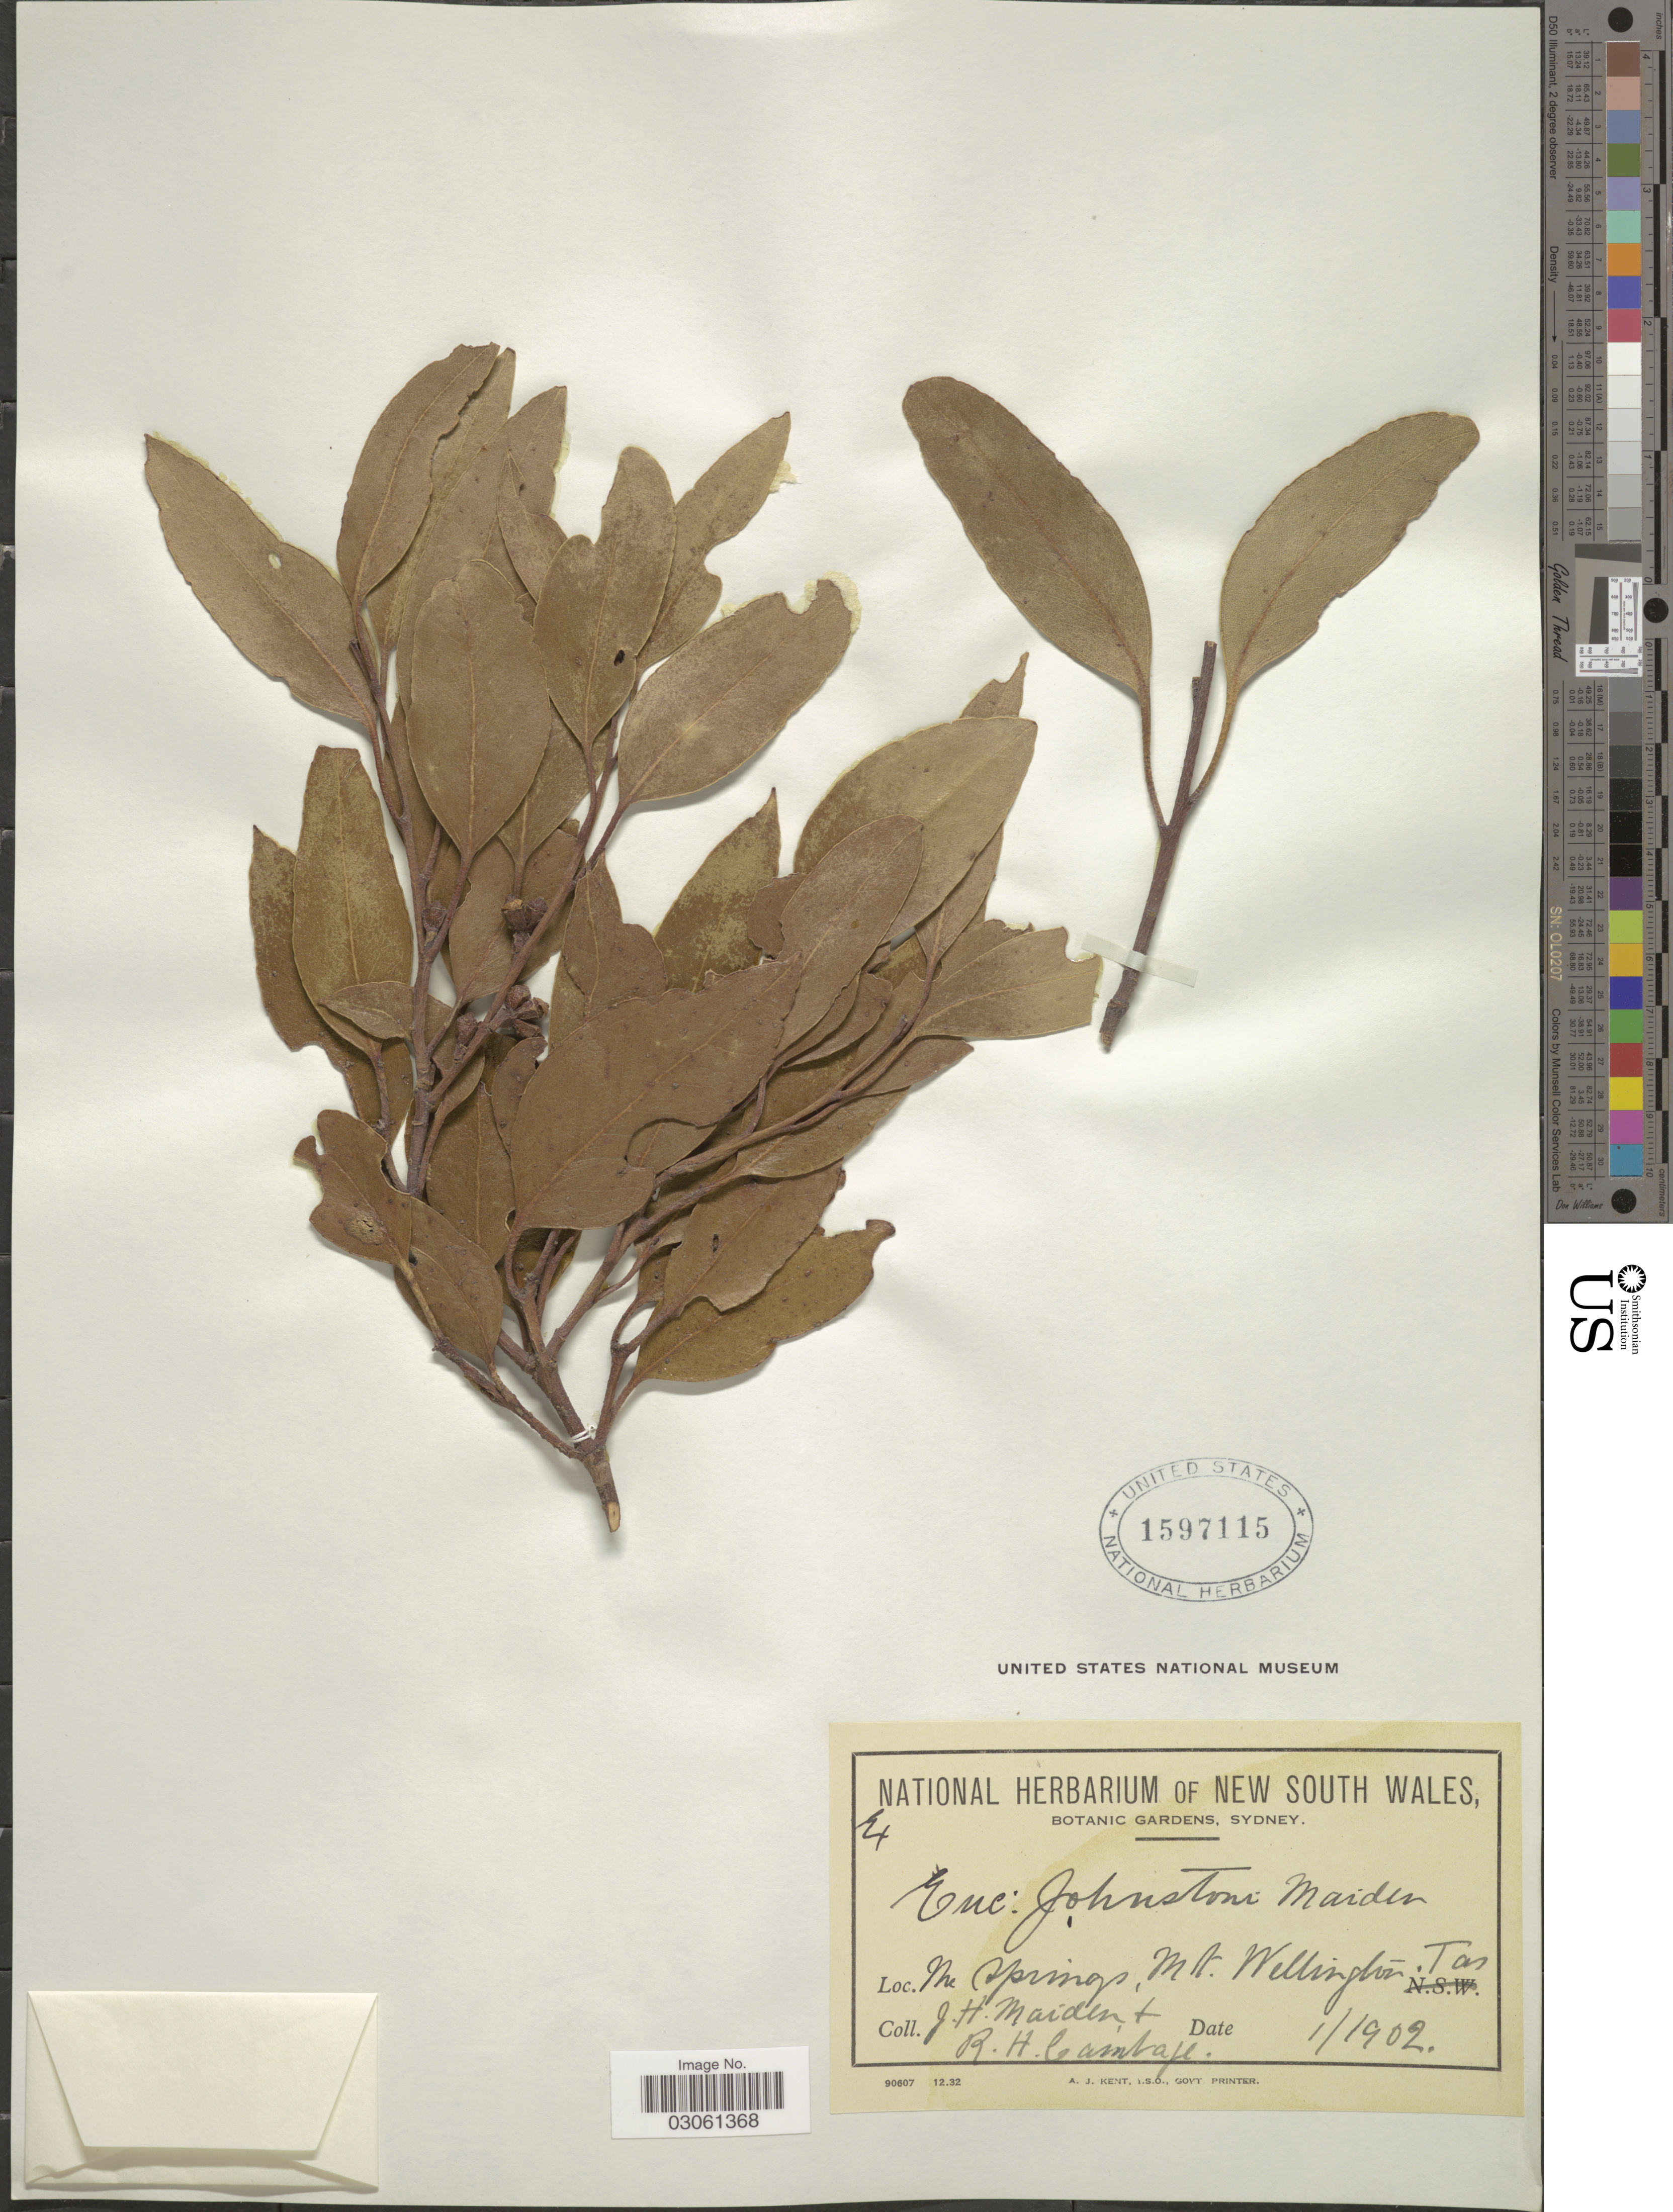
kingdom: Plantae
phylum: Tracheophyta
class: Magnoliopsida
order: Myrtales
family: Myrtaceae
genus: Eucalyptus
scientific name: Eucalyptus johnstonii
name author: (J.B. Moore) Maiden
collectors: J. Maiden & R. Cambage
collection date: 1902-01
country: Australia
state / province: Tasmania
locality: Nr Springs, Mt. Wellington, Tas.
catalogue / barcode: US 1597115